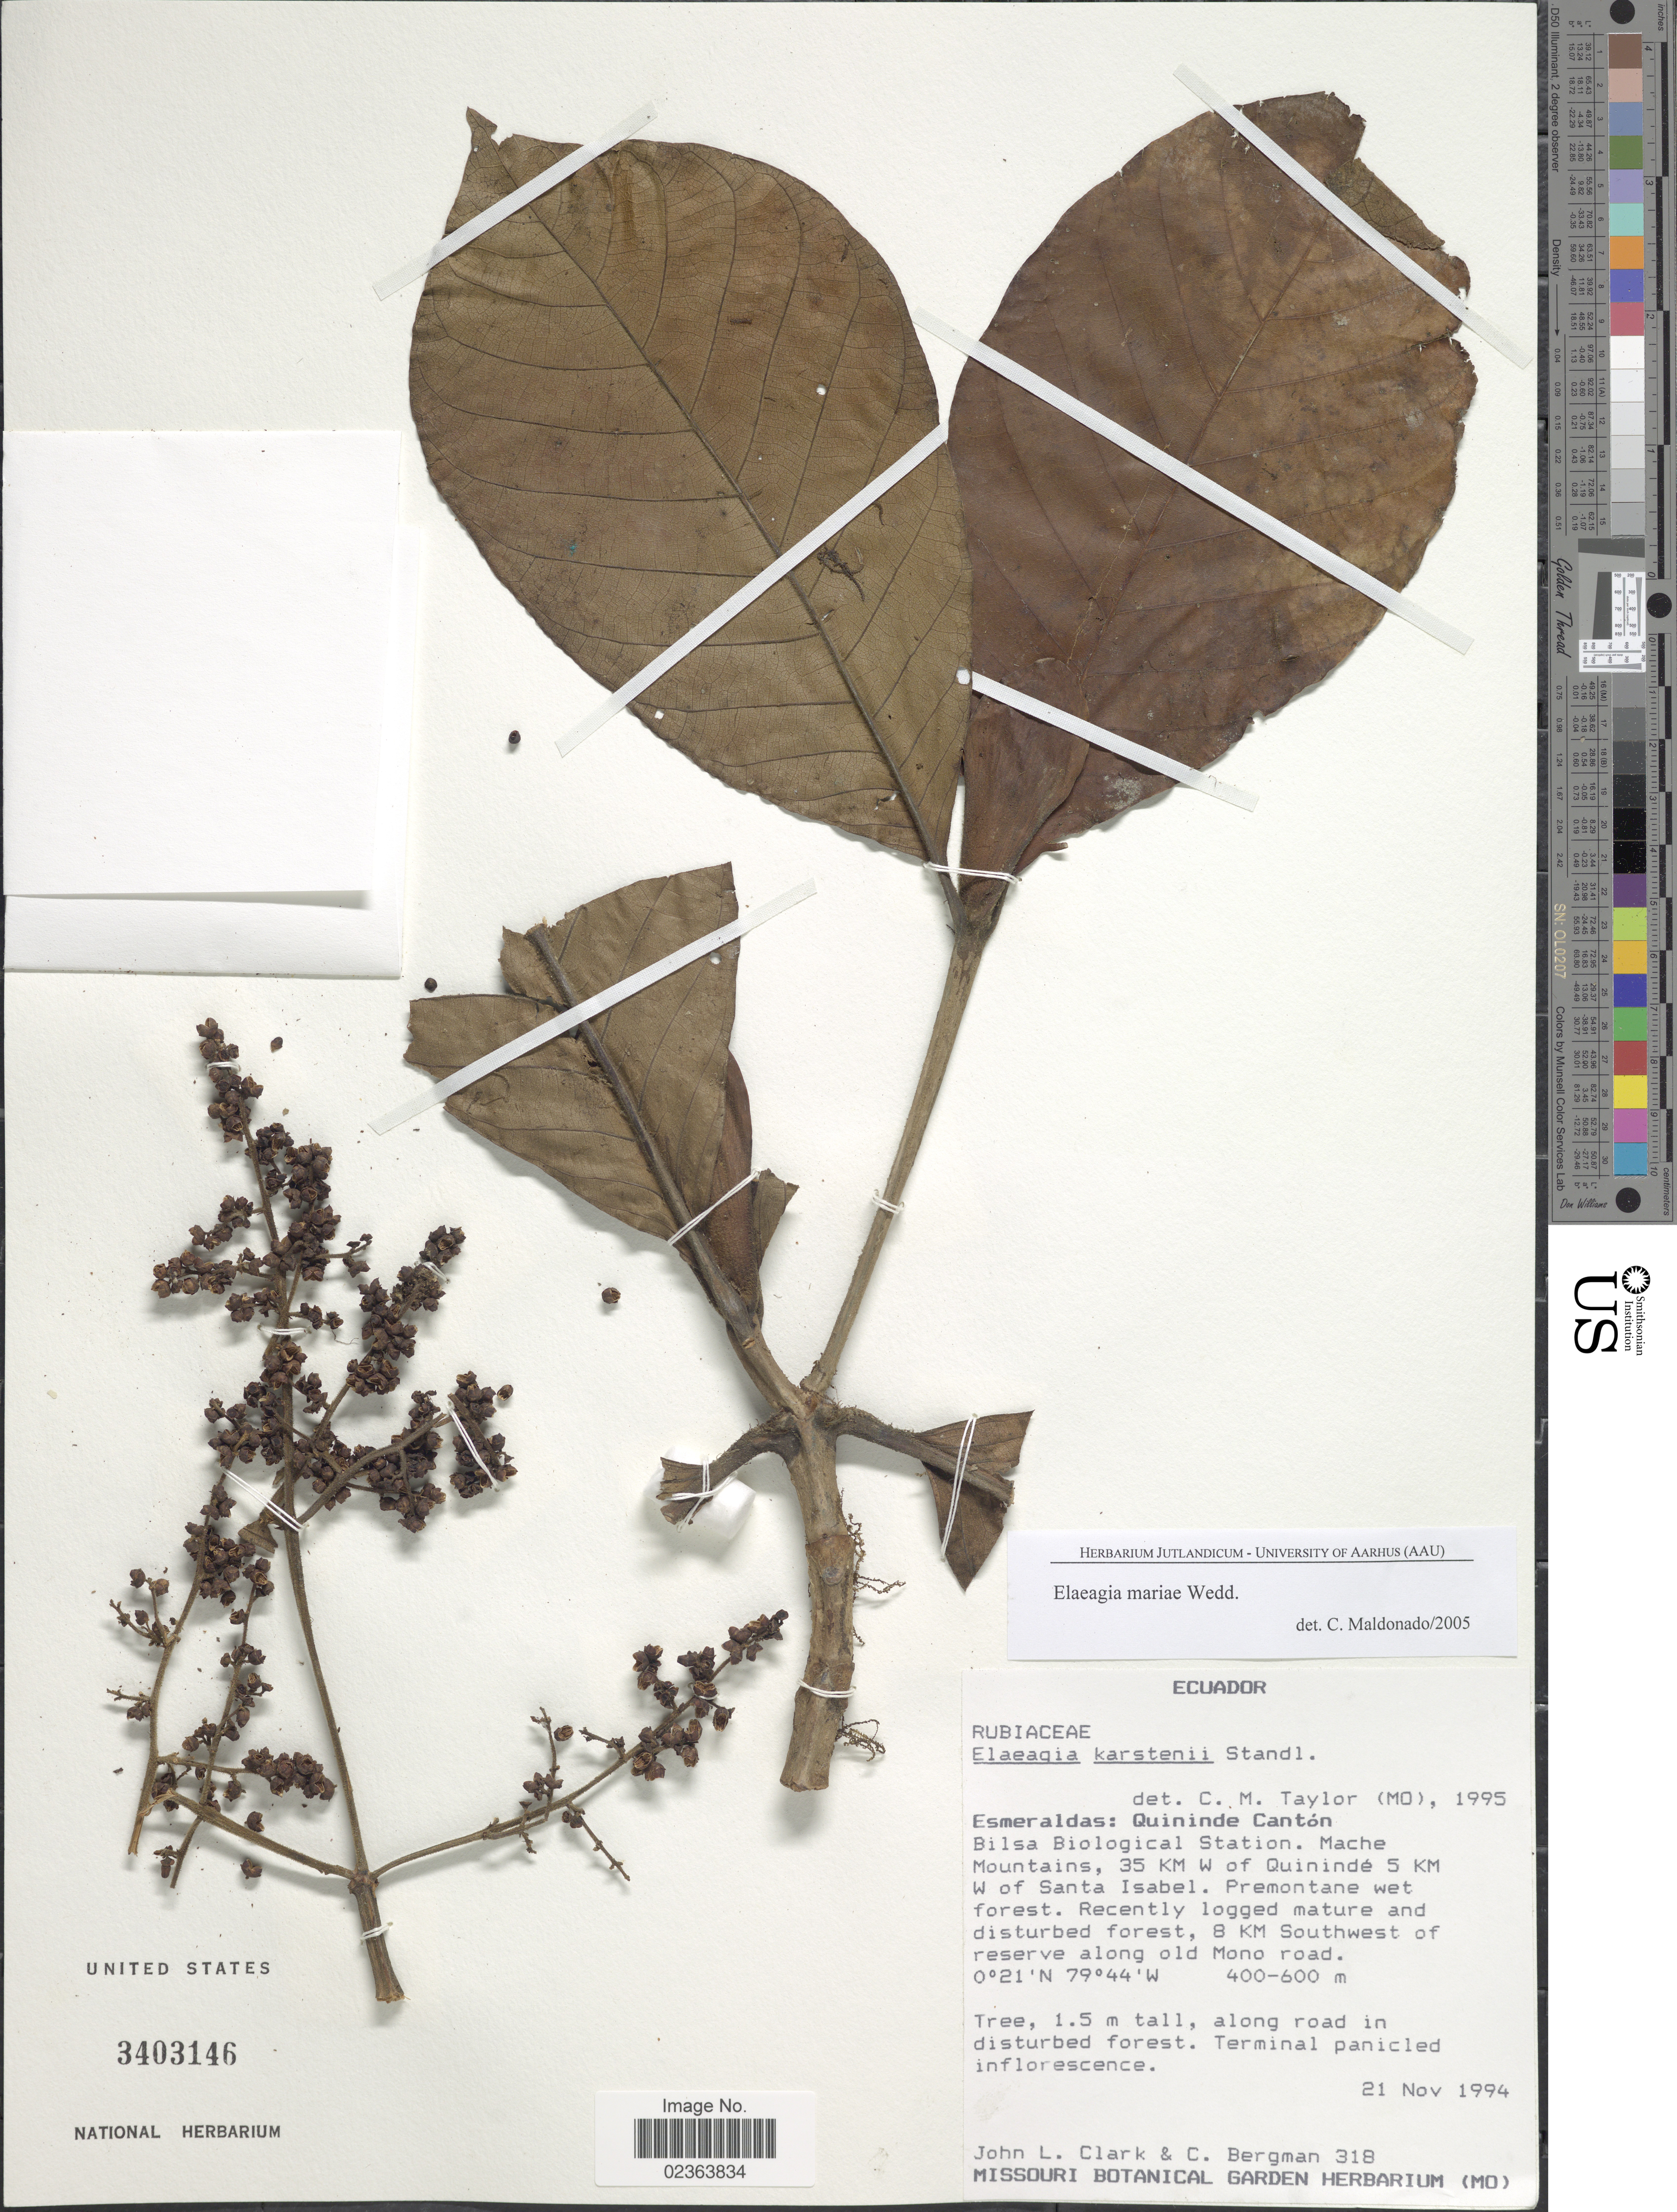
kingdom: Plantae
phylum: Tracheophyta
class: Magnoliopsida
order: Gentianales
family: Rubiaceae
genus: Elaeagia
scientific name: Elaeagia mariae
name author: Wedd.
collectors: J. L. Clark & C. Bergman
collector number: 318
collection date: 1994-11-21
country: Ecuador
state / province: Esmeraldas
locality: Esmeraldas: Quininde Canton, Bilsa Biological Station, Mache Mountains, 35 km W of Quininde 5 km W of Santa Isabel, 8 km Southwest of reserve along old Mono road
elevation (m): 400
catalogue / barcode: US 3403146